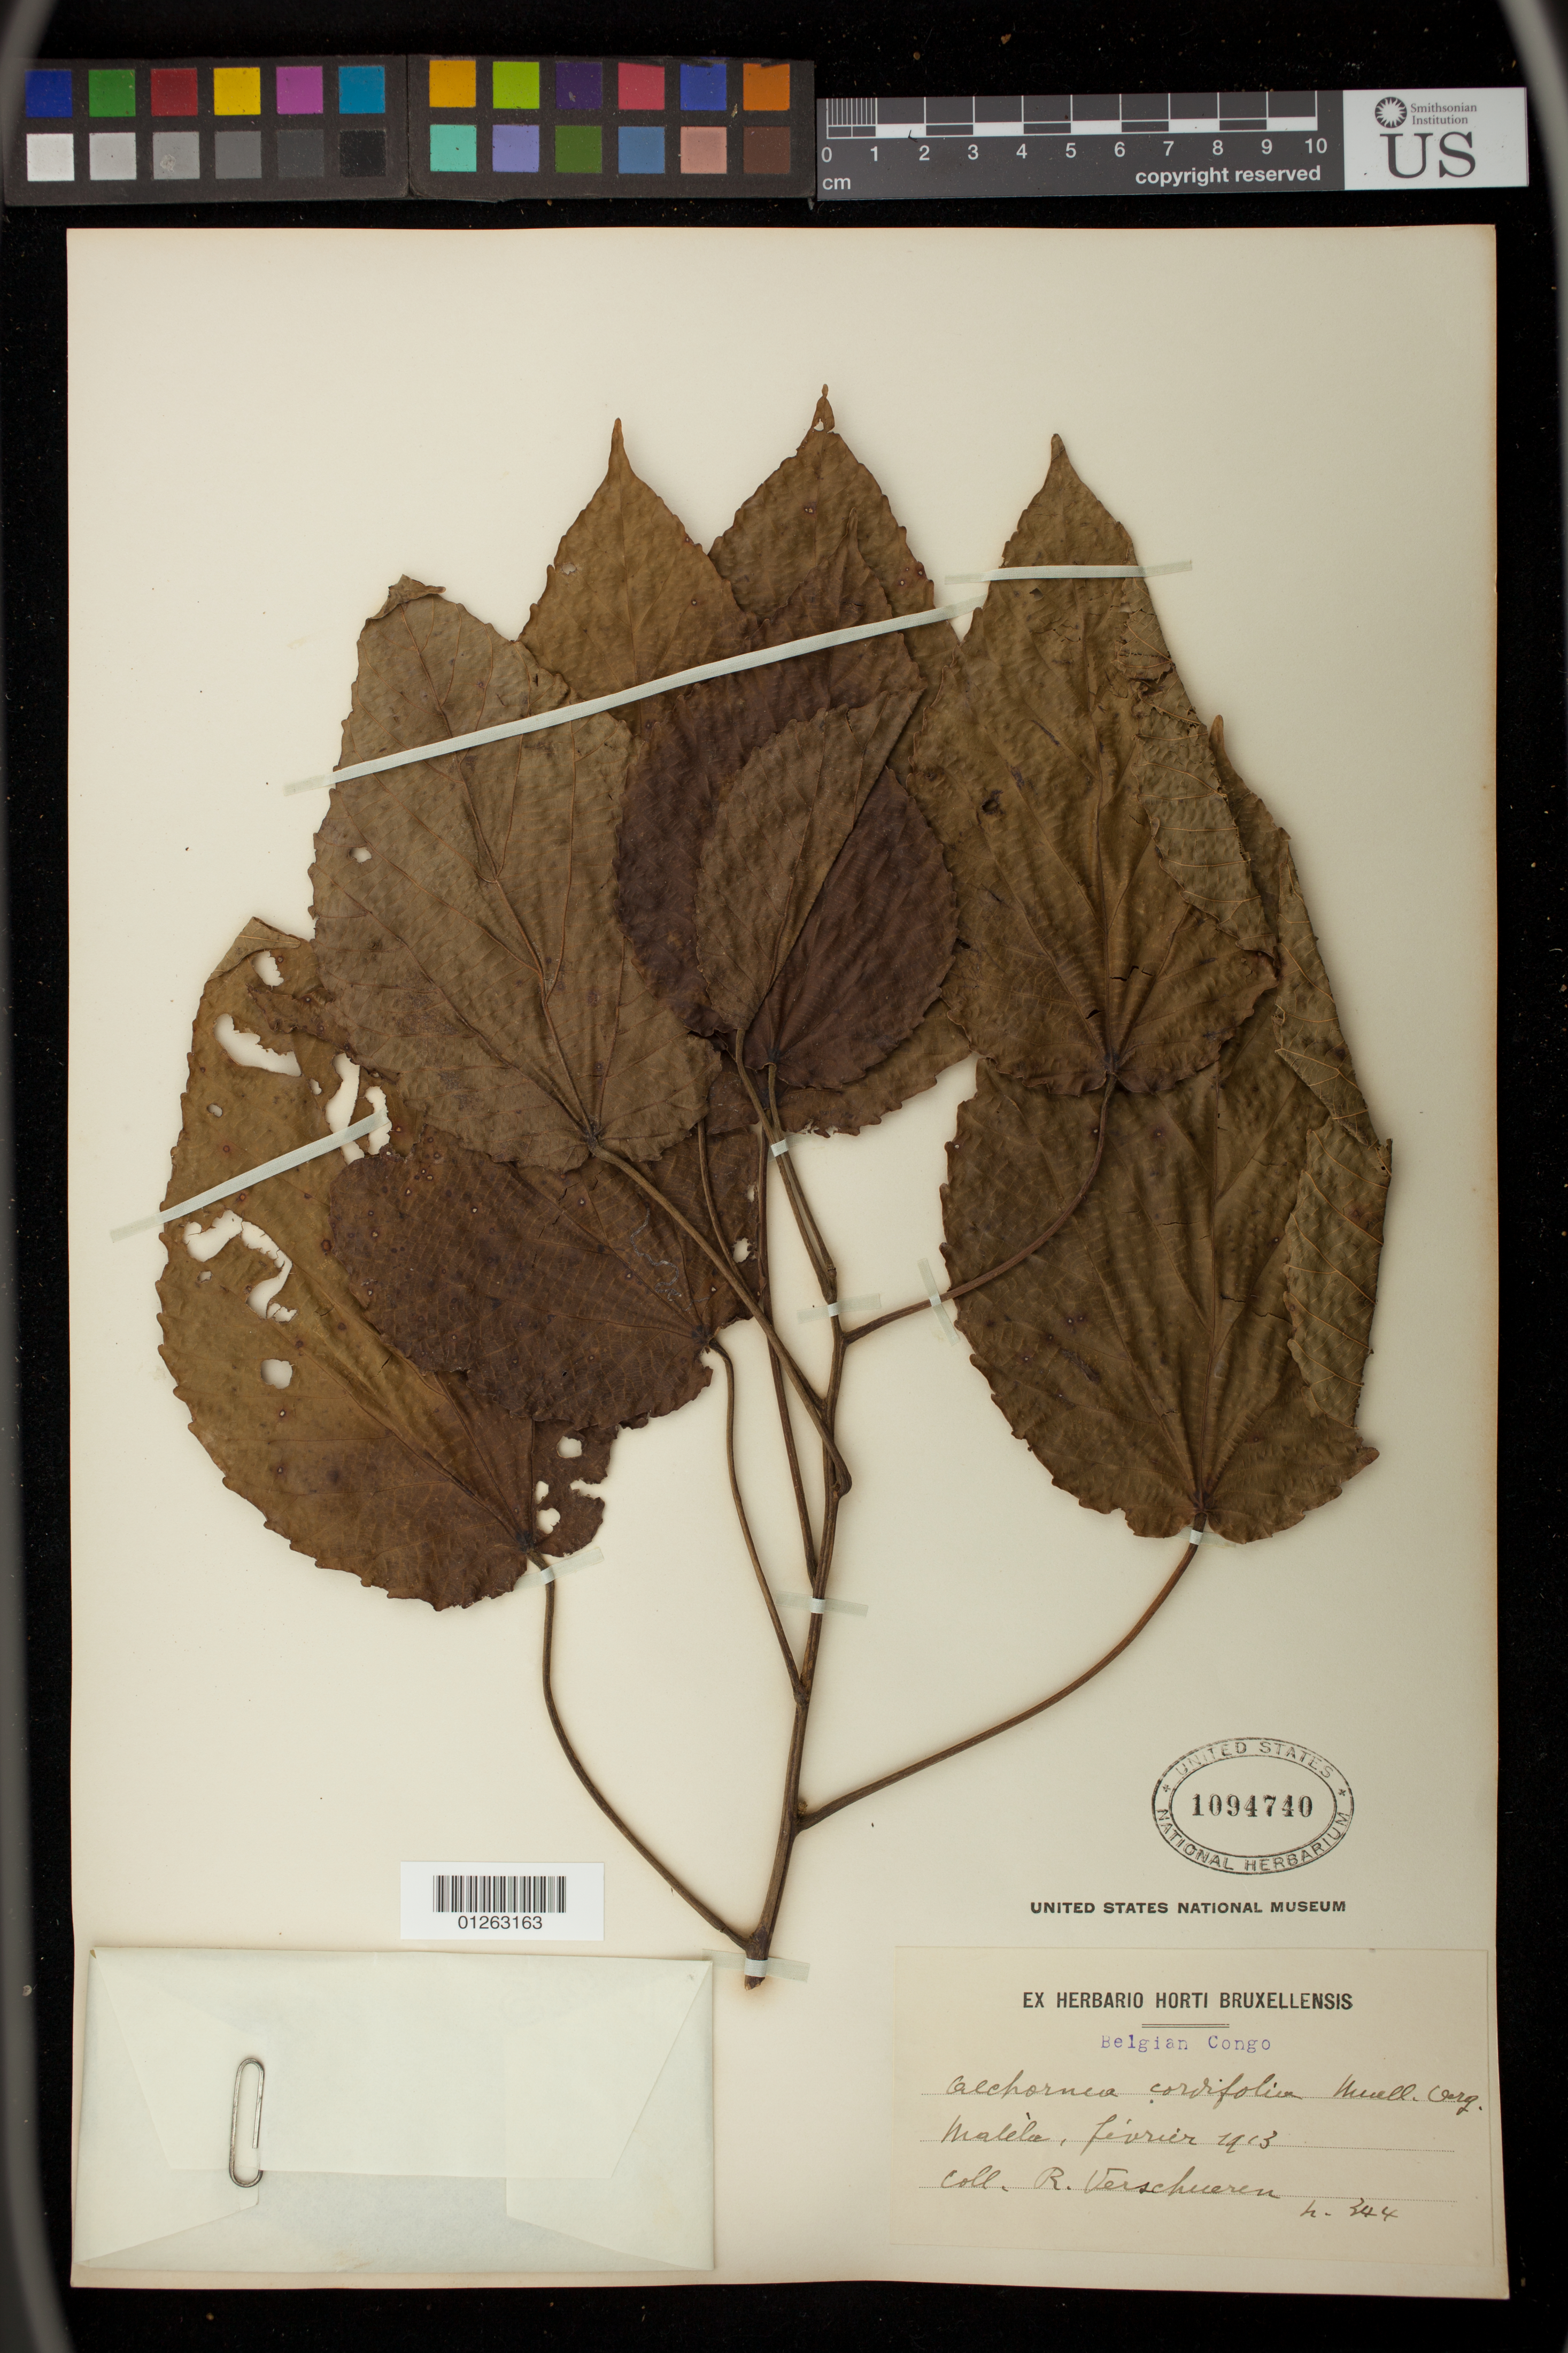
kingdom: Plantae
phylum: Tracheophyta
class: Magnoliopsida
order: Malpighiales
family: Euphorbiaceae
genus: Alchornea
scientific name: Alchornea cordifolia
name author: (Schumach. & Thonn.) Müll. Arg.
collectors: R. Verschueren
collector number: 344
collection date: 1913-02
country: Congo, Democratic Republic of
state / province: Kongo Central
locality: Malela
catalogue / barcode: US 1094740